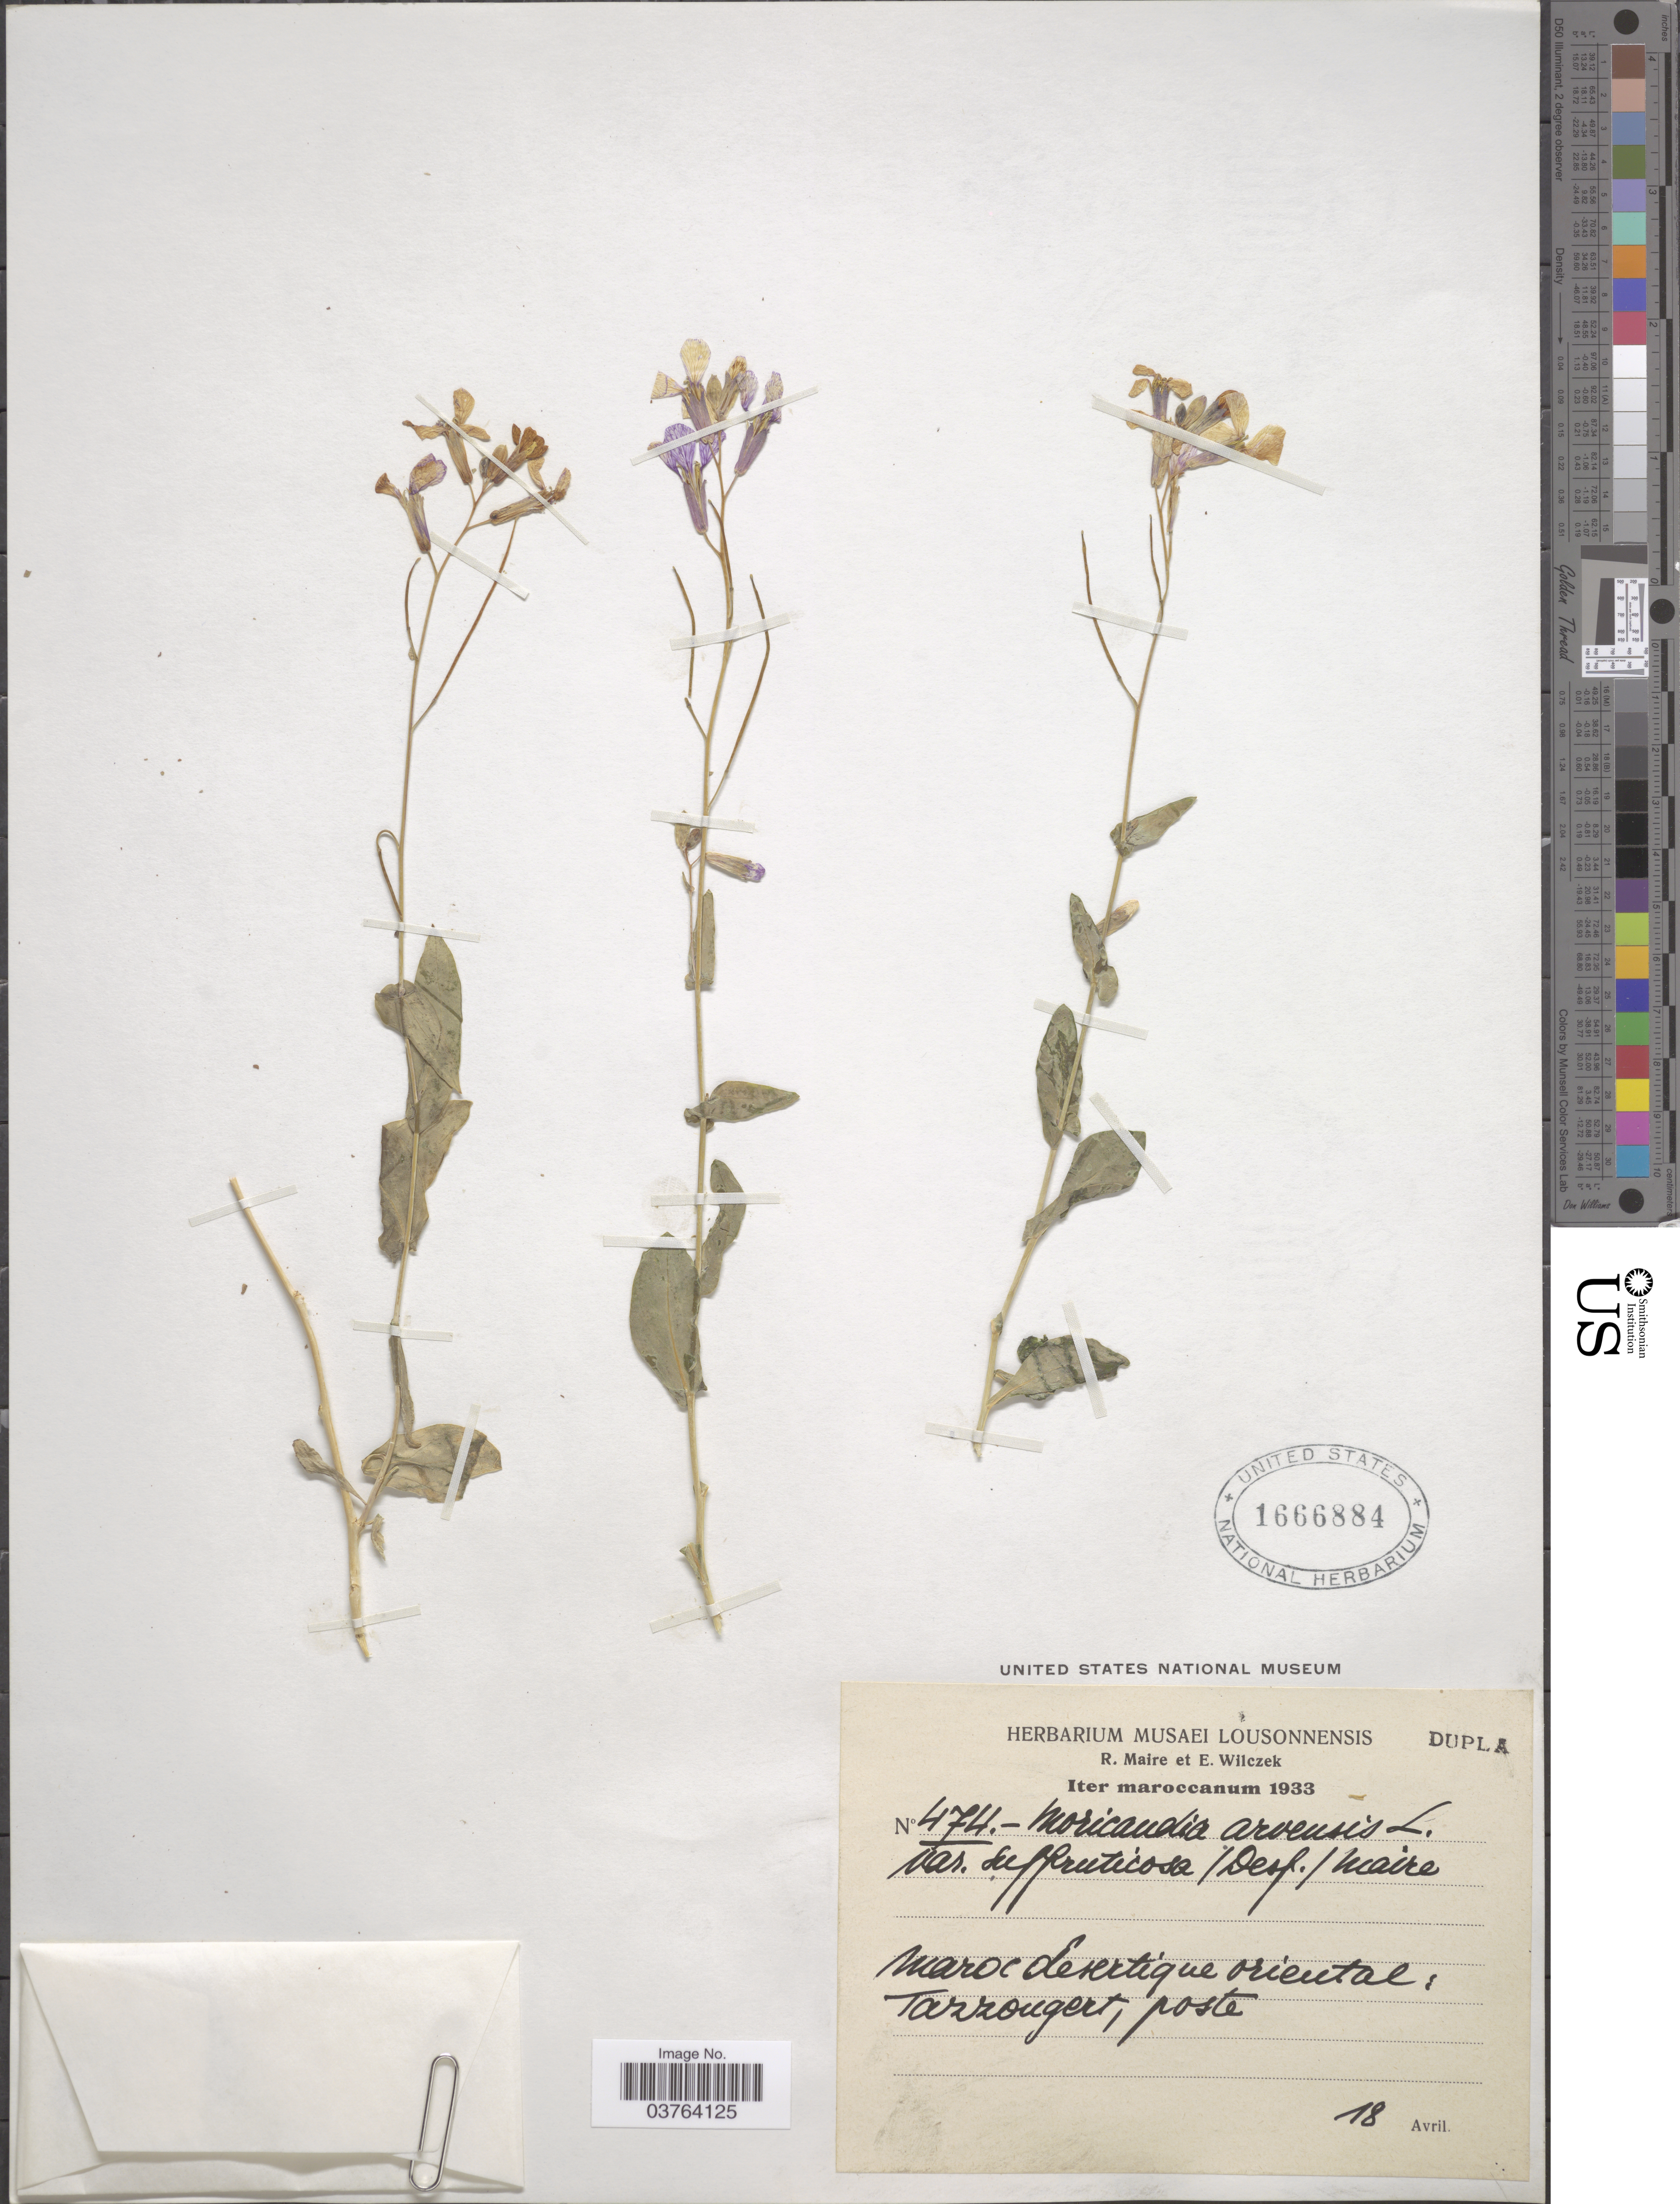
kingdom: Plantae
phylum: Tracheophyta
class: Magnoliopsida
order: Brassicales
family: Brassicaceae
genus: Moricandia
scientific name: Moricandia arvensis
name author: (L.) DC.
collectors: R. Maire & E. Wilczek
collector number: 474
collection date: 1933-04-18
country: Morocco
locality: Maroc desertique oriental: Tazzougert, poste.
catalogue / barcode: US 1666884